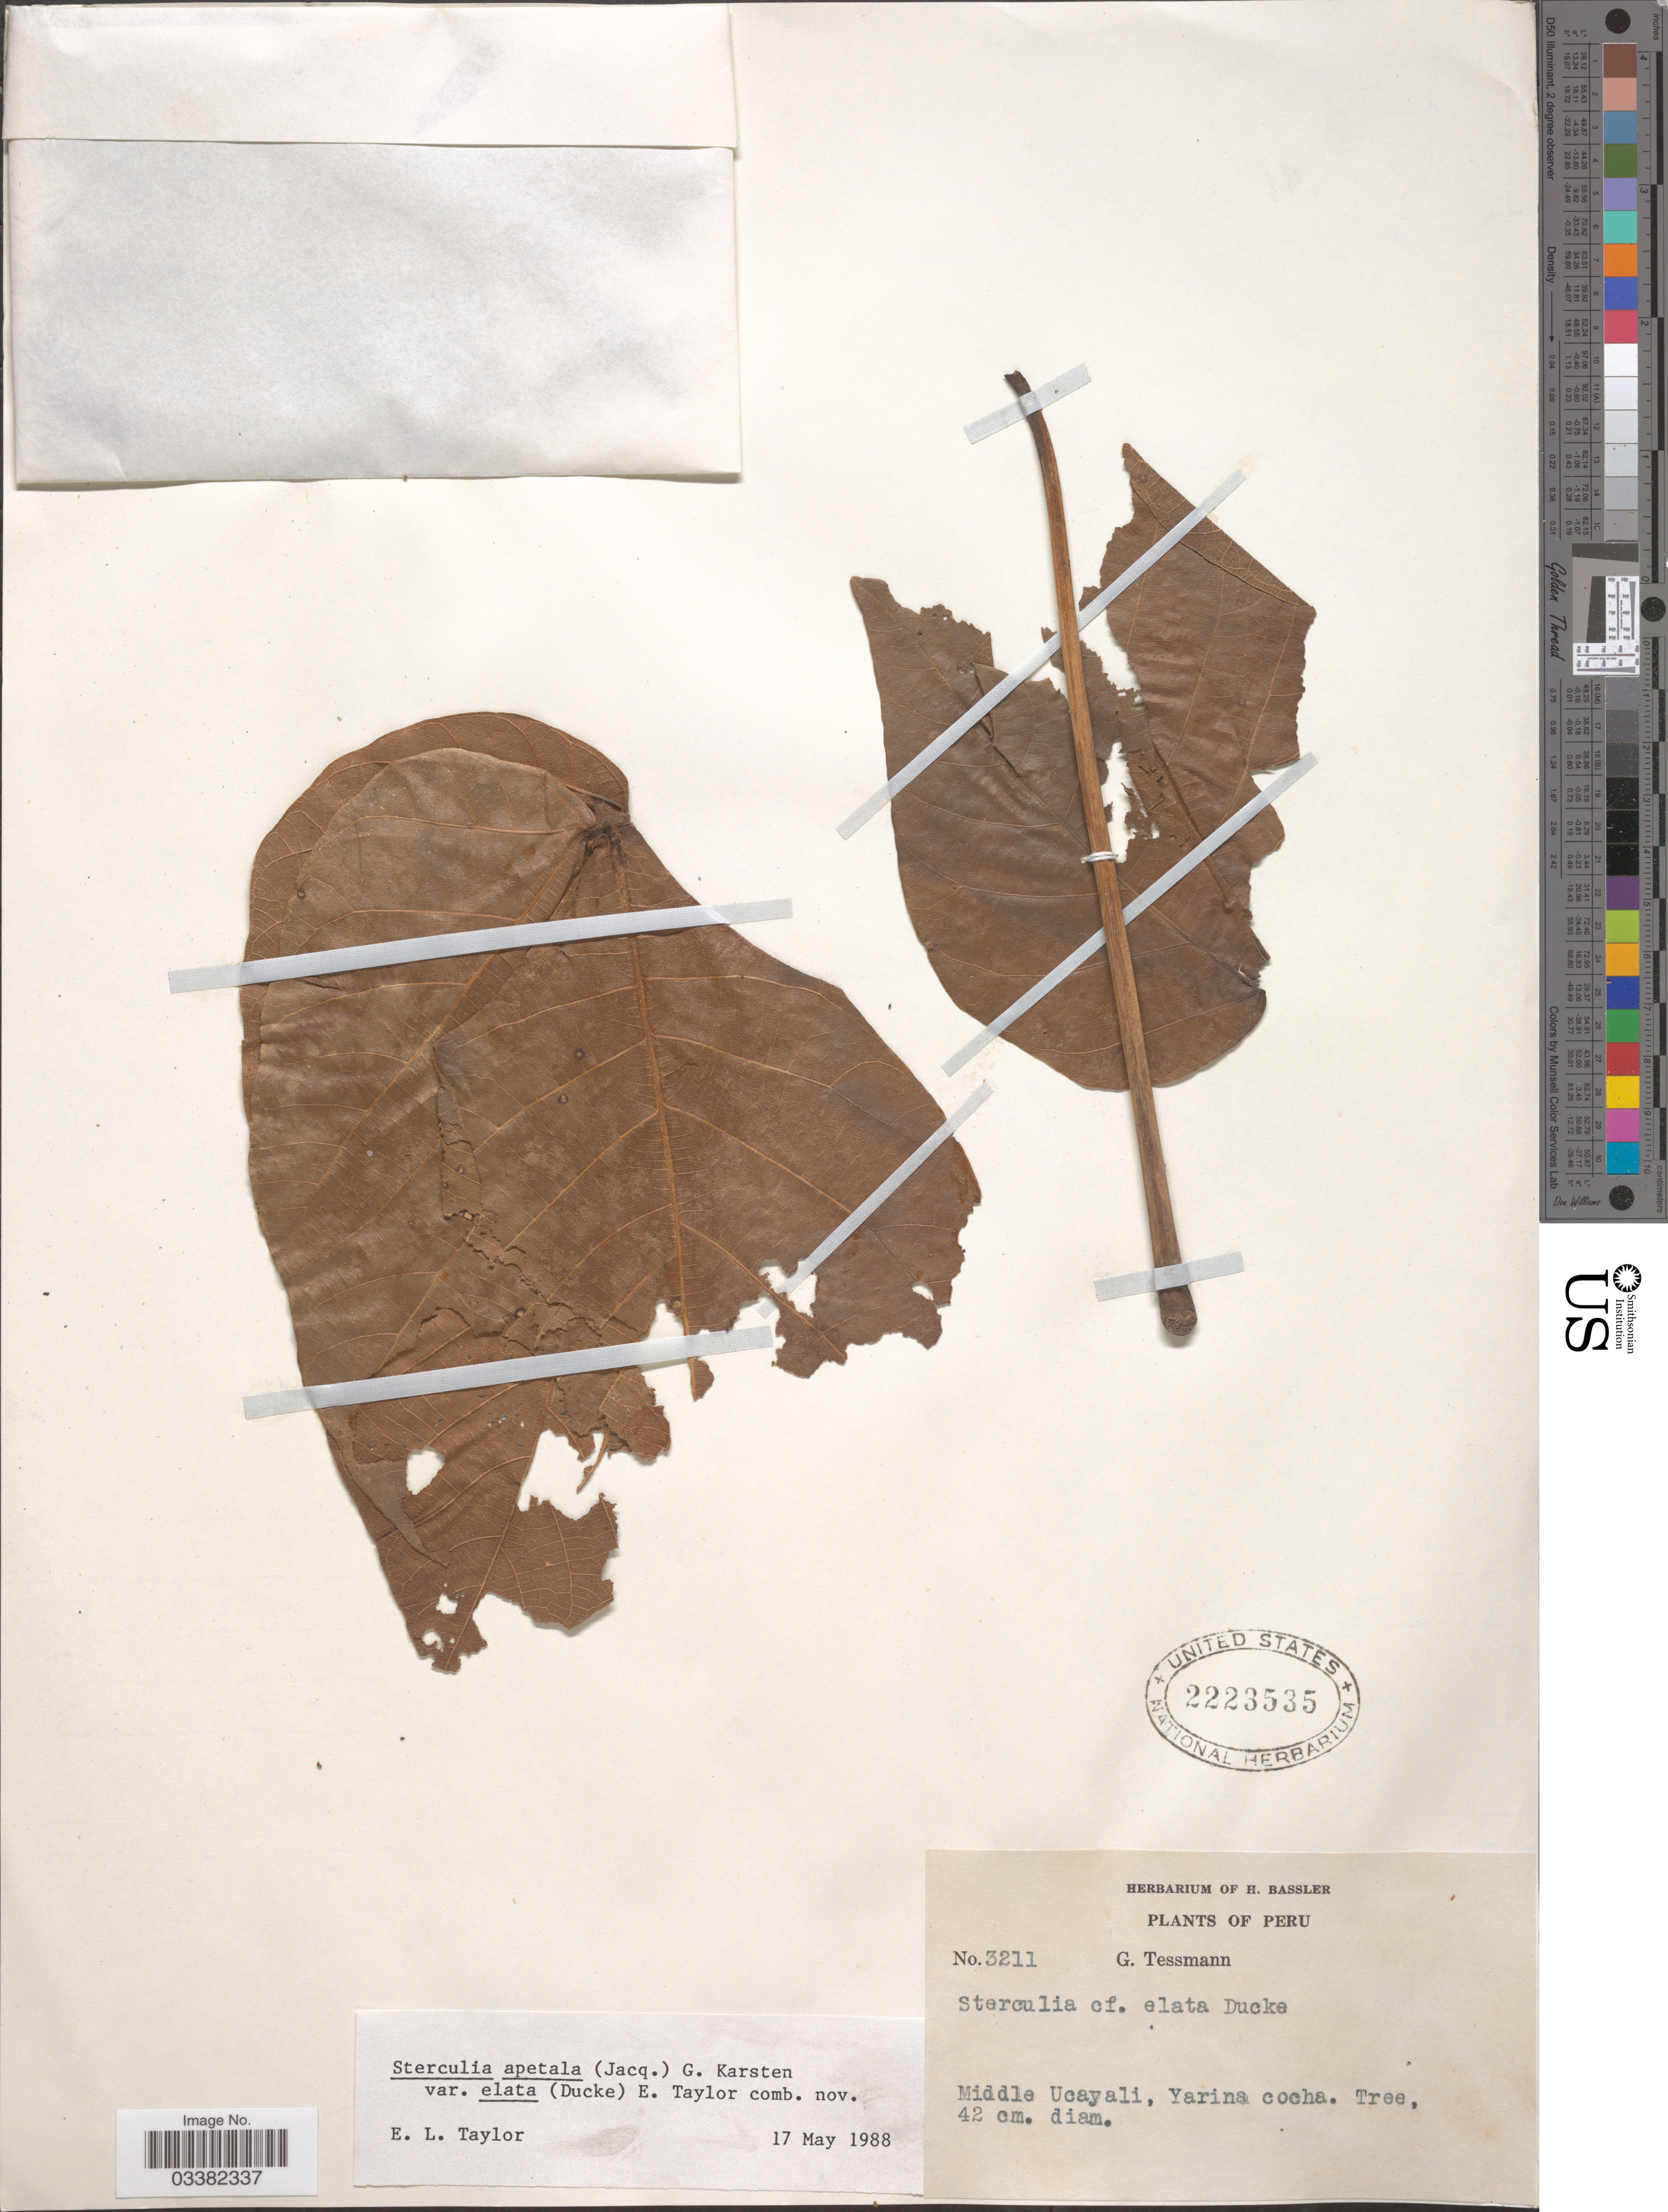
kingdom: Plantae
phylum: Tracheophyta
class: Magnoliopsida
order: Malvales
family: Malvaceae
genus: Sterculia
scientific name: Sterculia apetala var. elata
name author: (Jacq.) H. Karst.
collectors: G. Tessmann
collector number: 3211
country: Peru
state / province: Ucayali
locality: Middle Ucayali, Yarina cocha.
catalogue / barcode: US 2223535